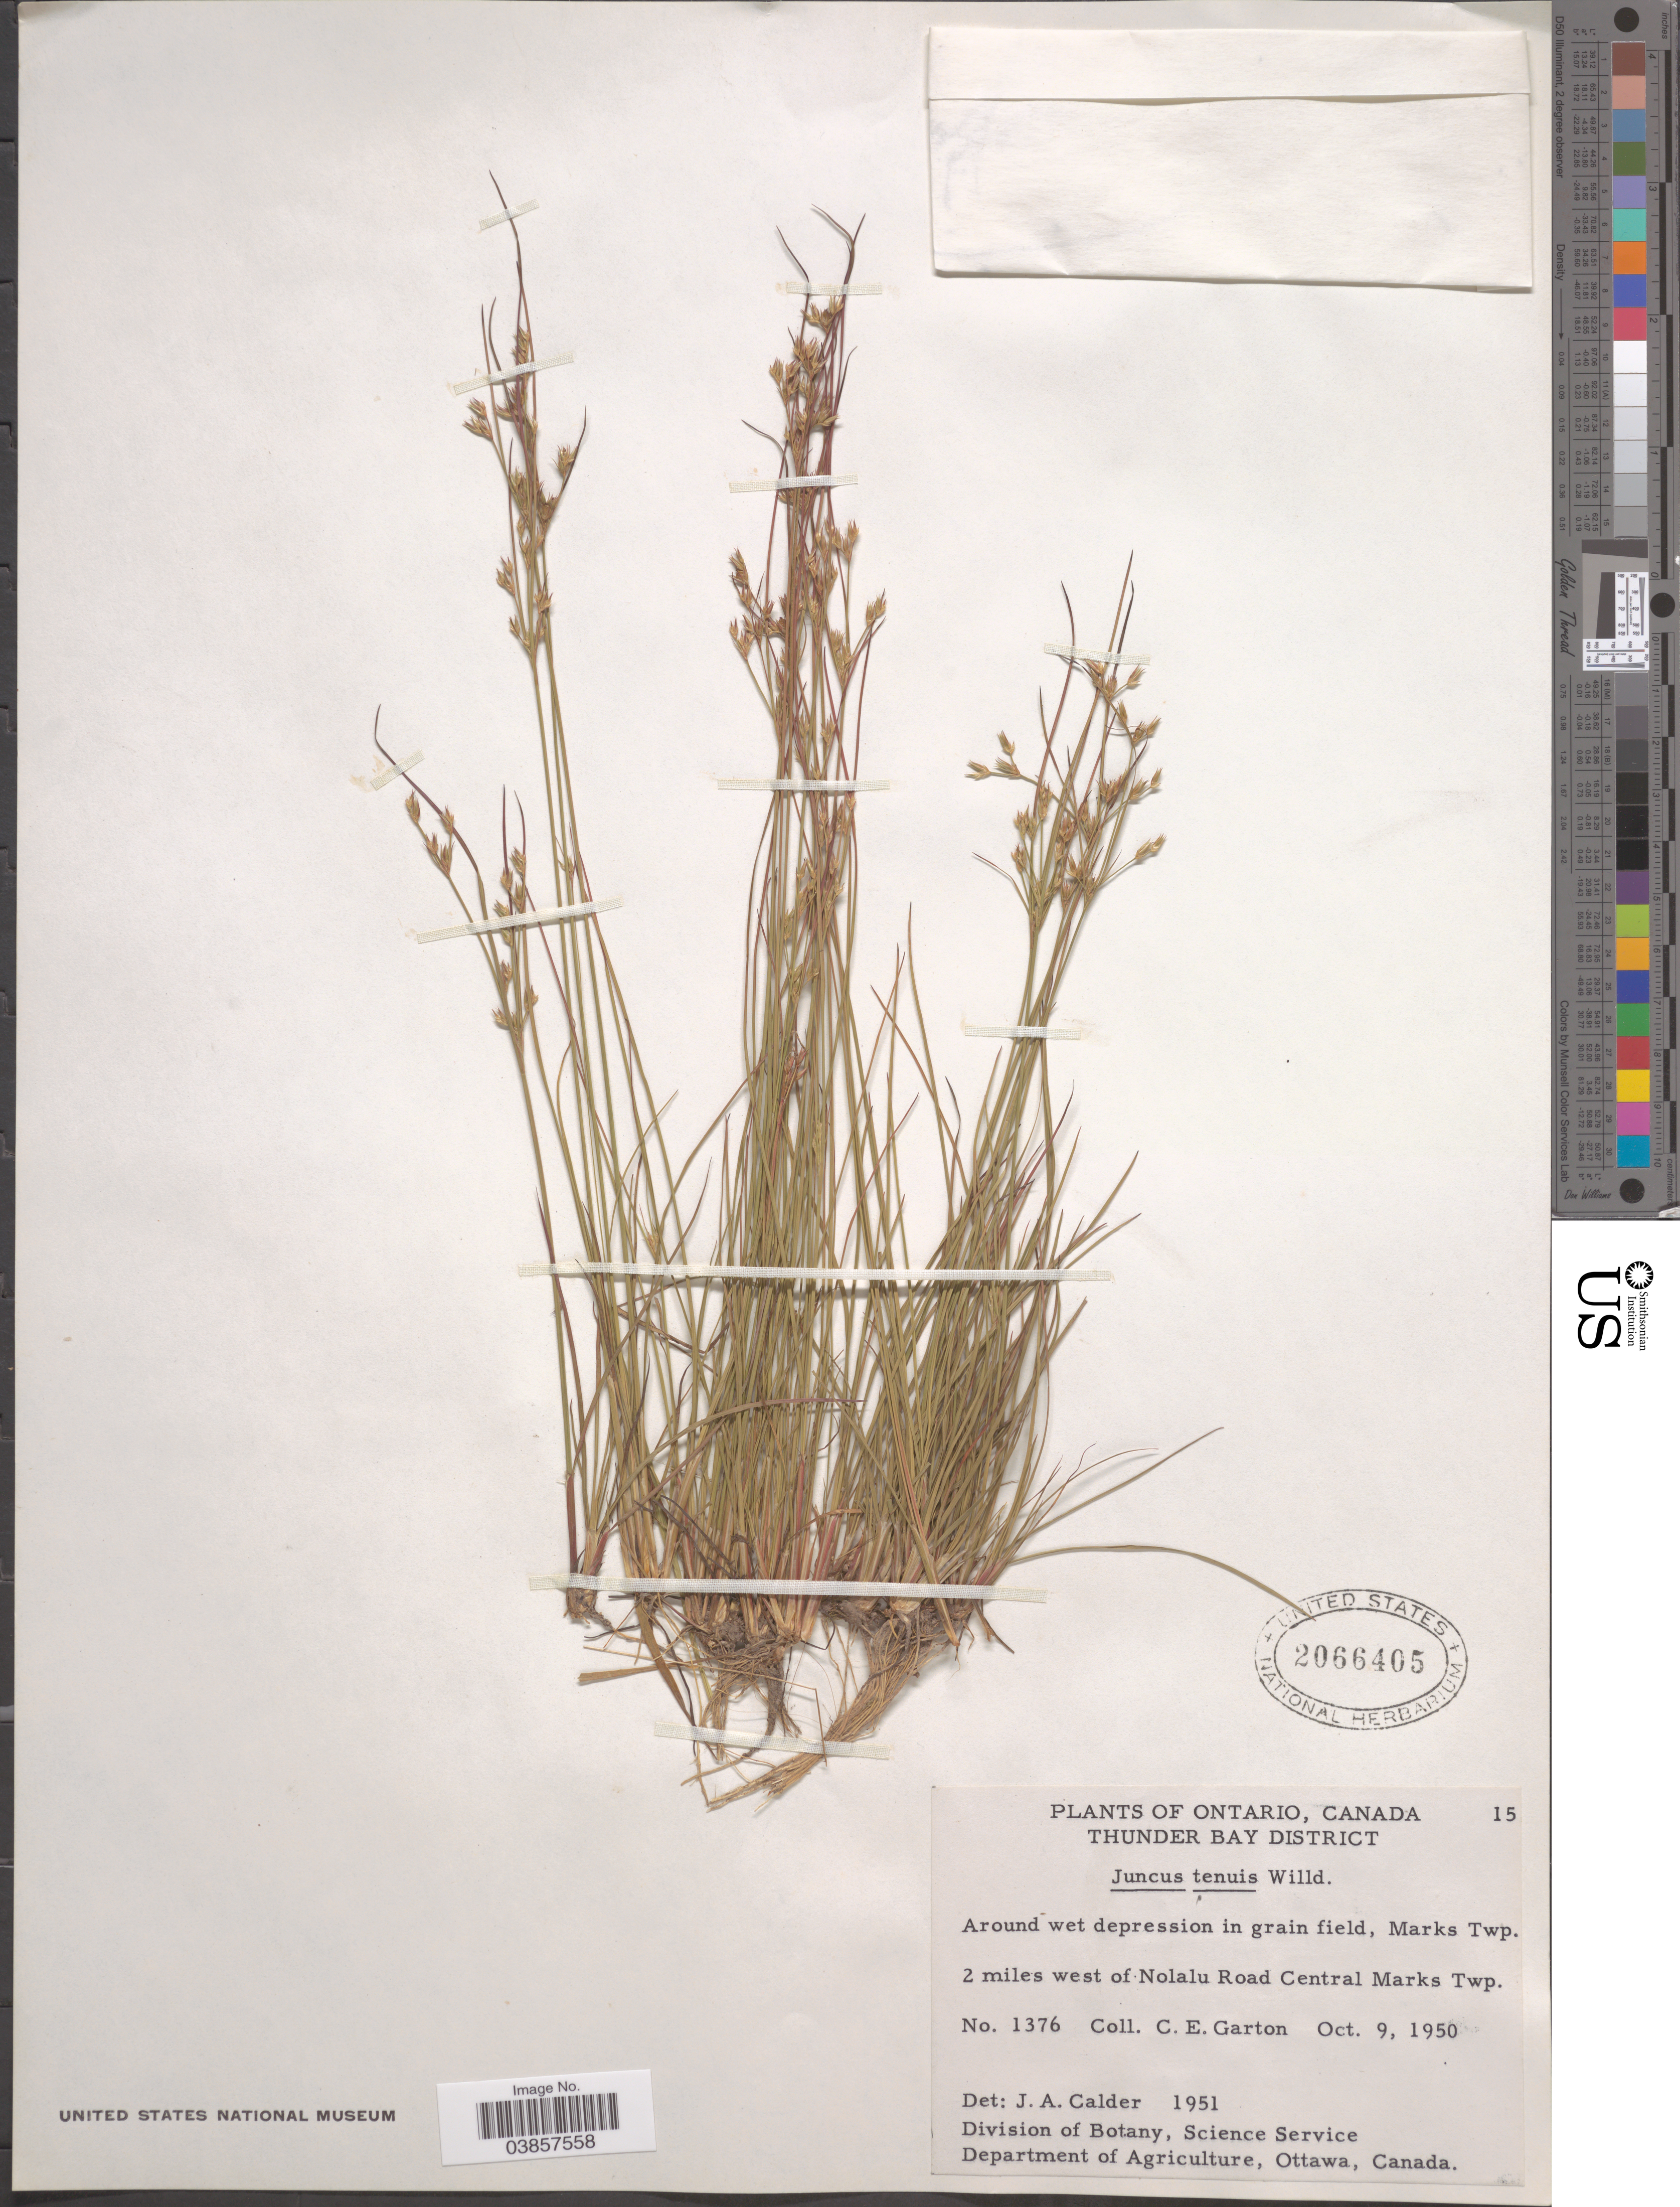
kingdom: Plantae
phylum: Tracheophyta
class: Liliopsida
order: Poales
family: Juncaceae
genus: Juncus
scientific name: Juncus tenuis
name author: Willd.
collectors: C. E. Garton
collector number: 1376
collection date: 1950-10-09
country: Canada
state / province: Ontario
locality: Thunder Bay District. 2 miles west of Nolalu Road Central Marks Twp.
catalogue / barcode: US 2066405